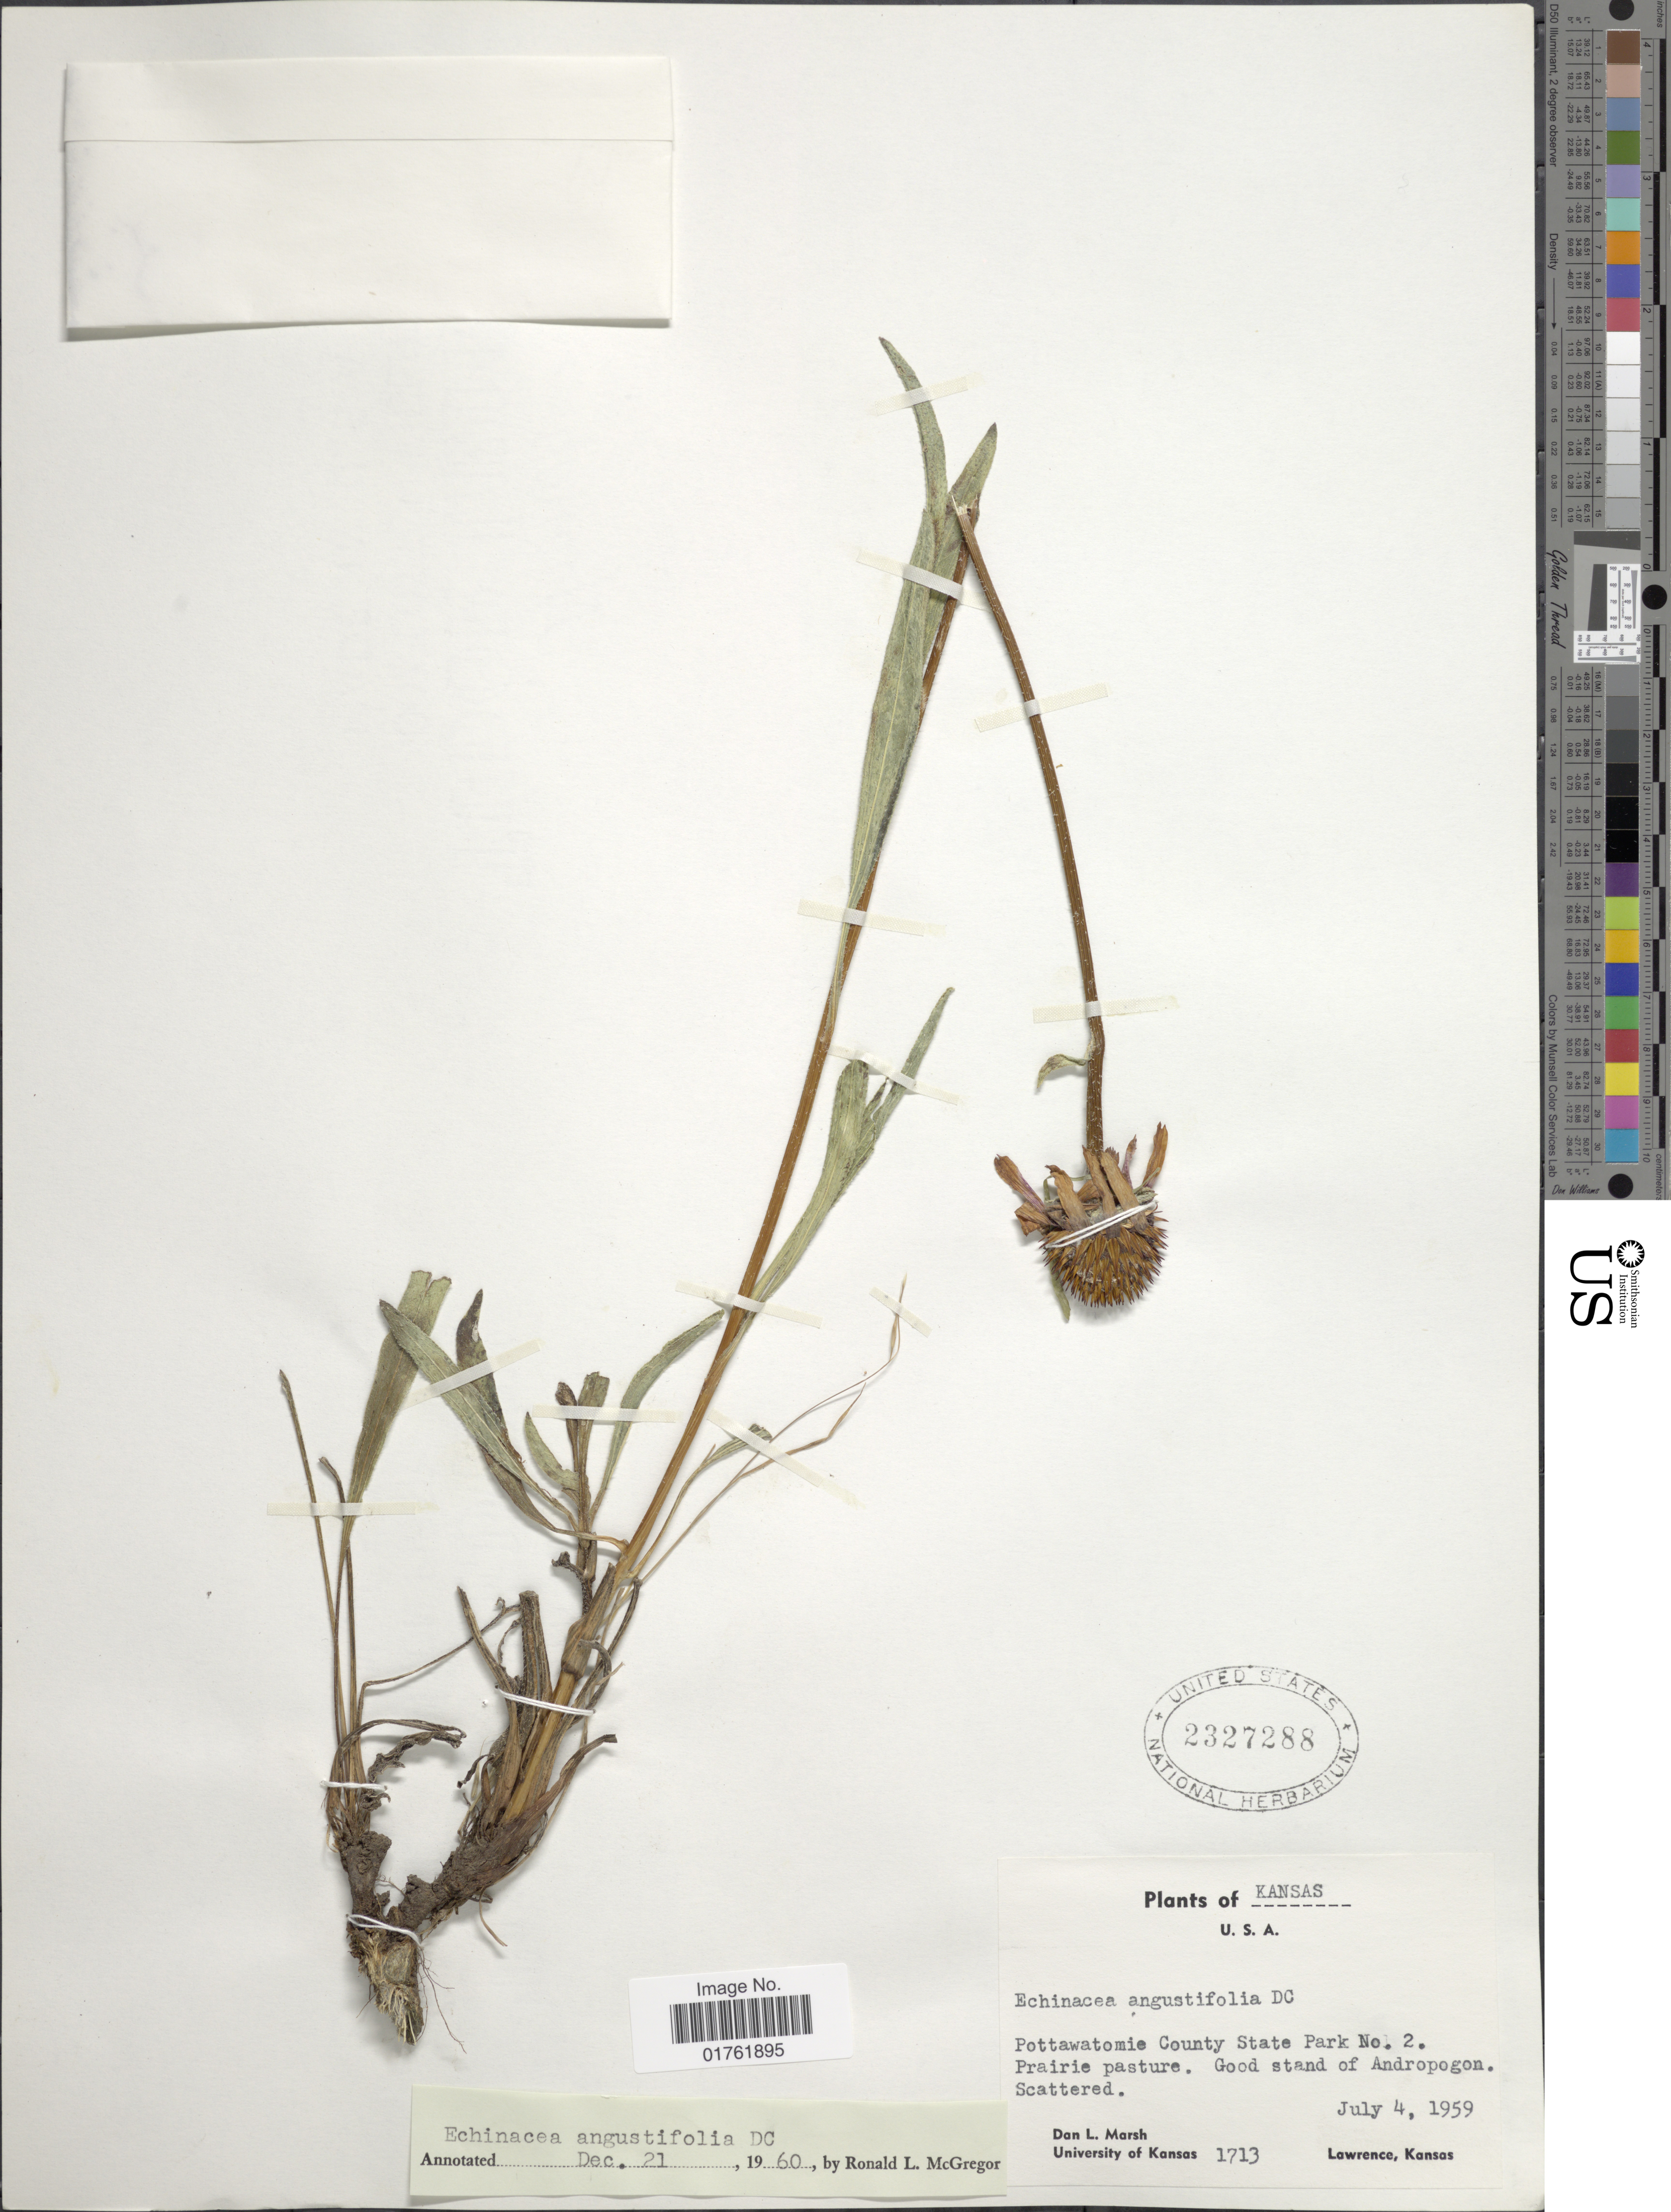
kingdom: Plantae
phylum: Tracheophyta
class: Magnoliopsida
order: Asterales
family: Asteraceae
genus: Echinacea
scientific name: Echinacea angustifolia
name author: DC.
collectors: D. L. Marsh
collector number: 1713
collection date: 1959-07-04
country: United States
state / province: Kansas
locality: Pottawatomie County State Park No. 2. Prairie pasture. Good stand of Andropogon. Scattered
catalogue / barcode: US 2327288